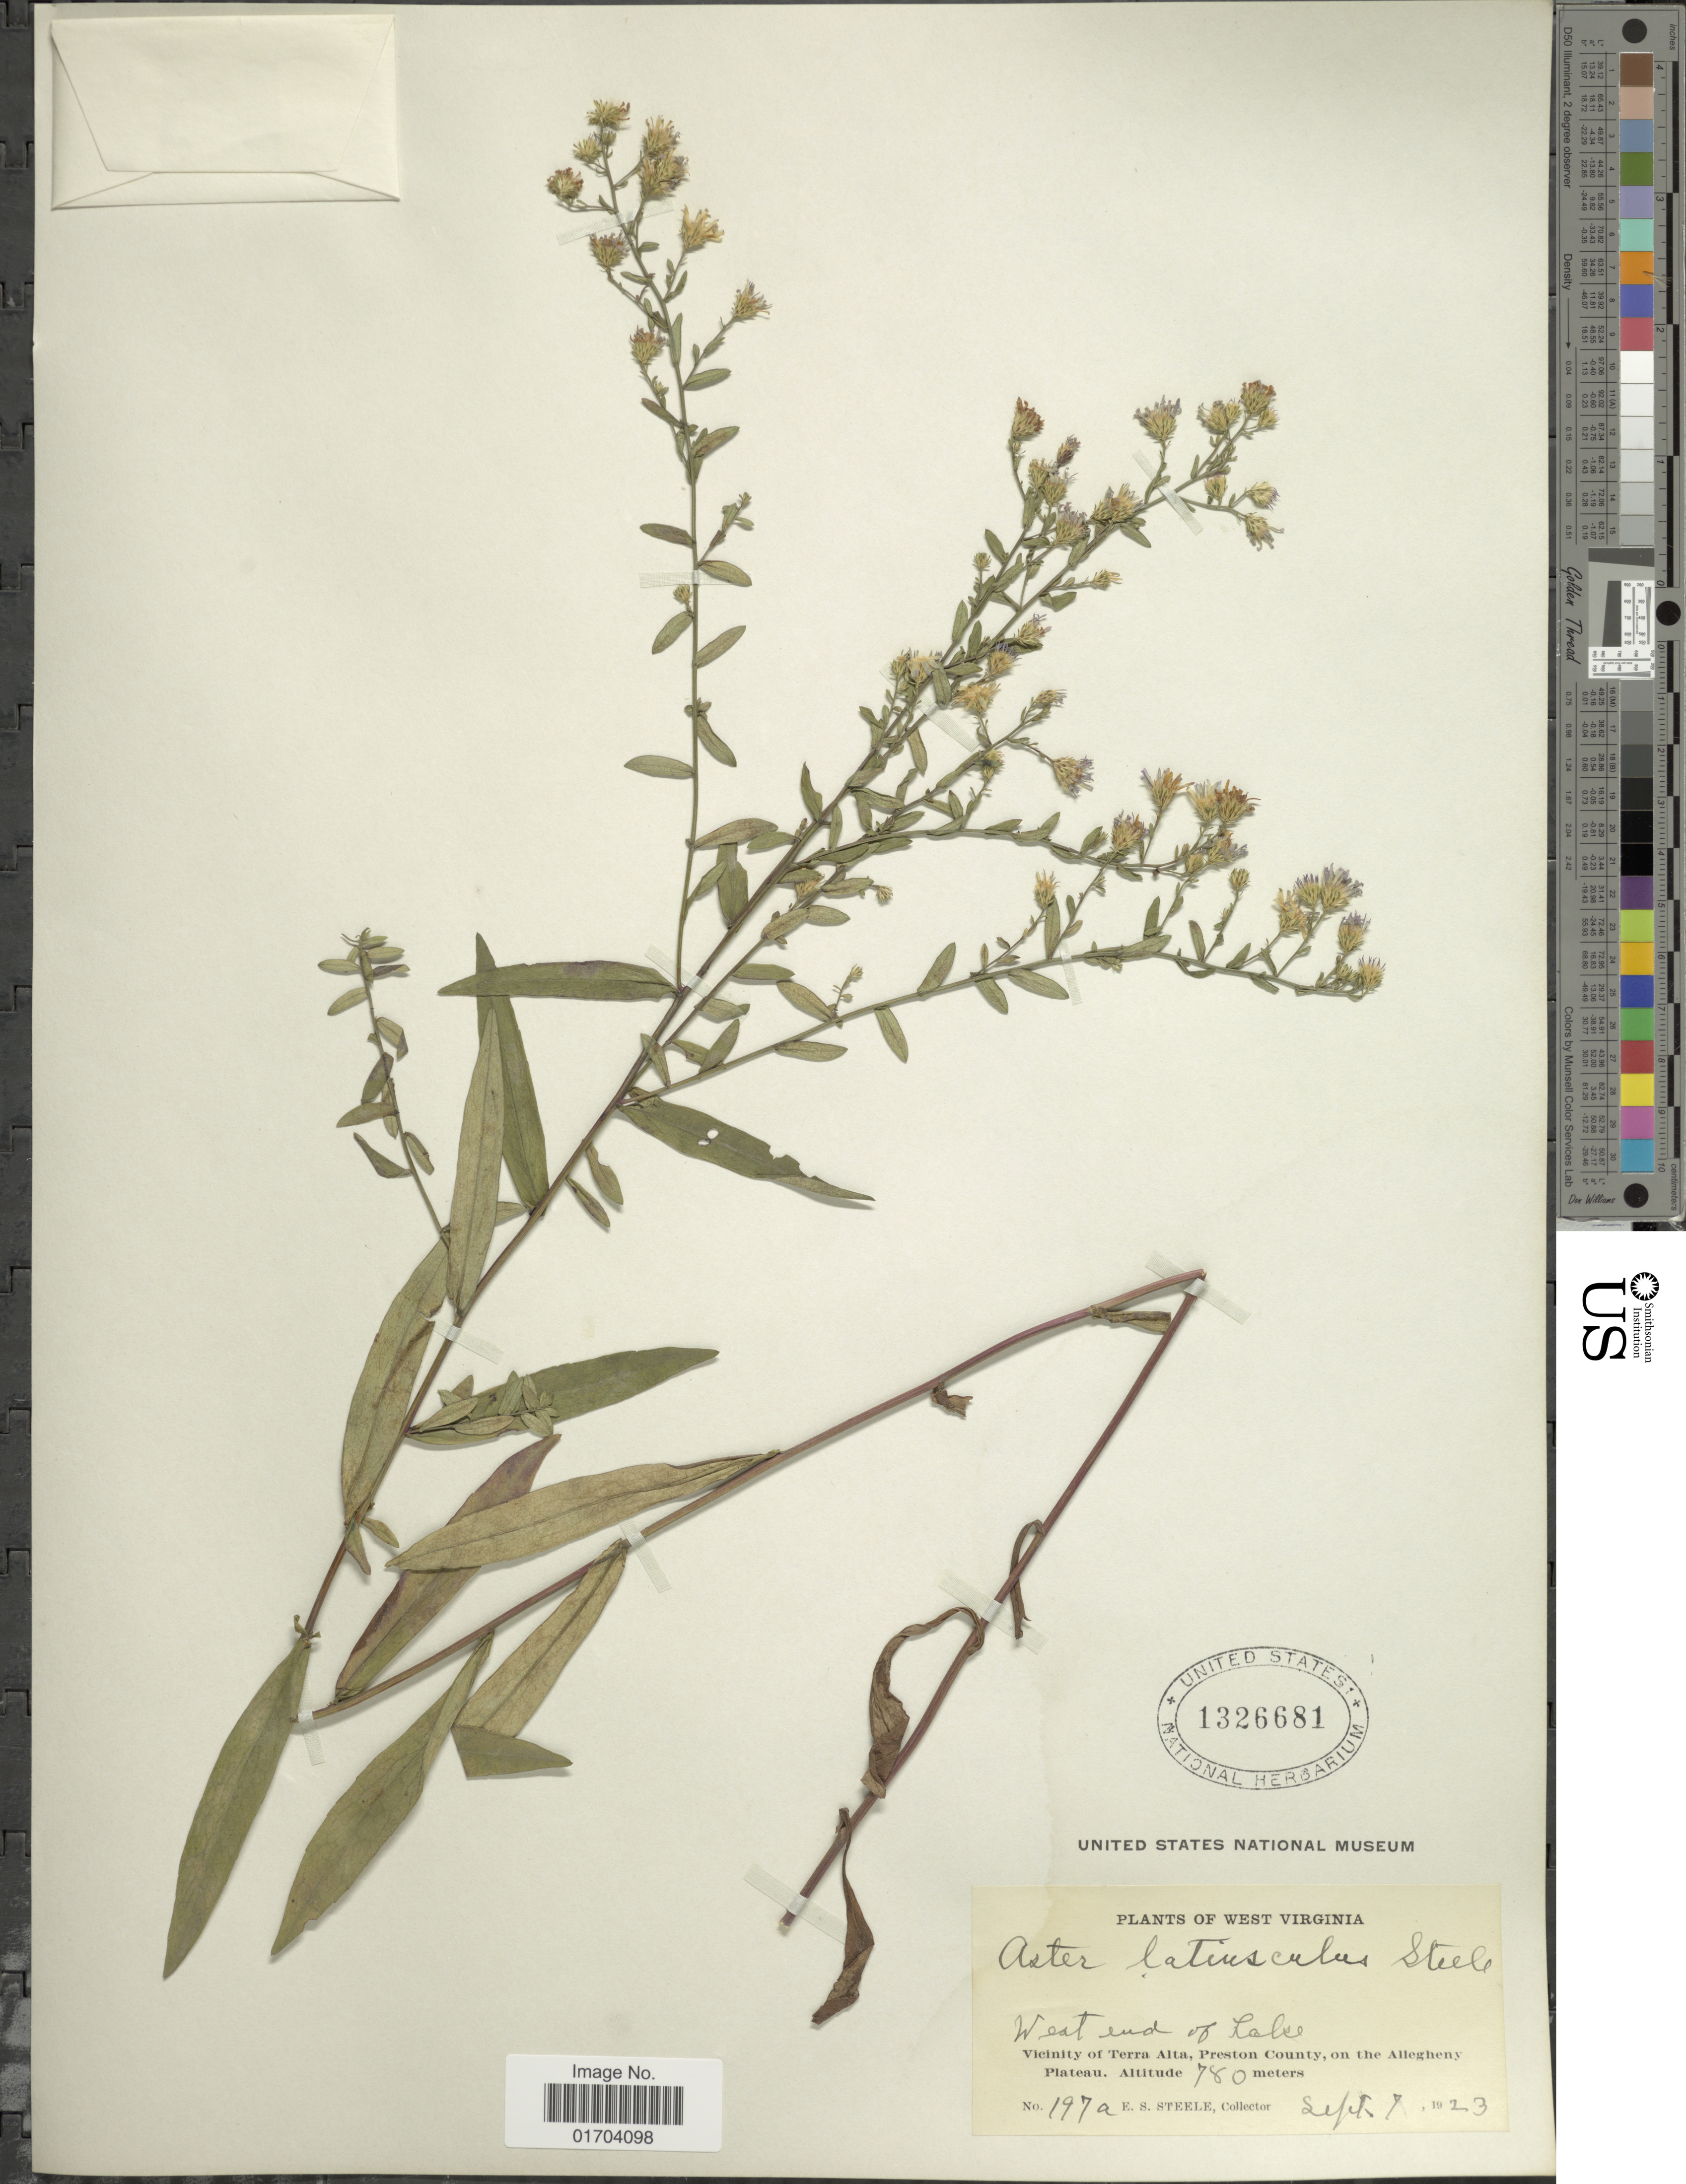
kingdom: Plantae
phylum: Tracheophyta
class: Magnoliopsida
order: Asterales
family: Asteraceae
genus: Aster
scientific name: Aster latiusculus E.S. Steele sp. nov. ined.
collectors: E. Steele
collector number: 197a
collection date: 1923-09-07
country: United States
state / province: West Virginia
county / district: Preston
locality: West end of Lake, Vicinity of Terra Alta, Preston County, on the Allegheny Plateau.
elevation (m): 780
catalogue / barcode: US 1326681